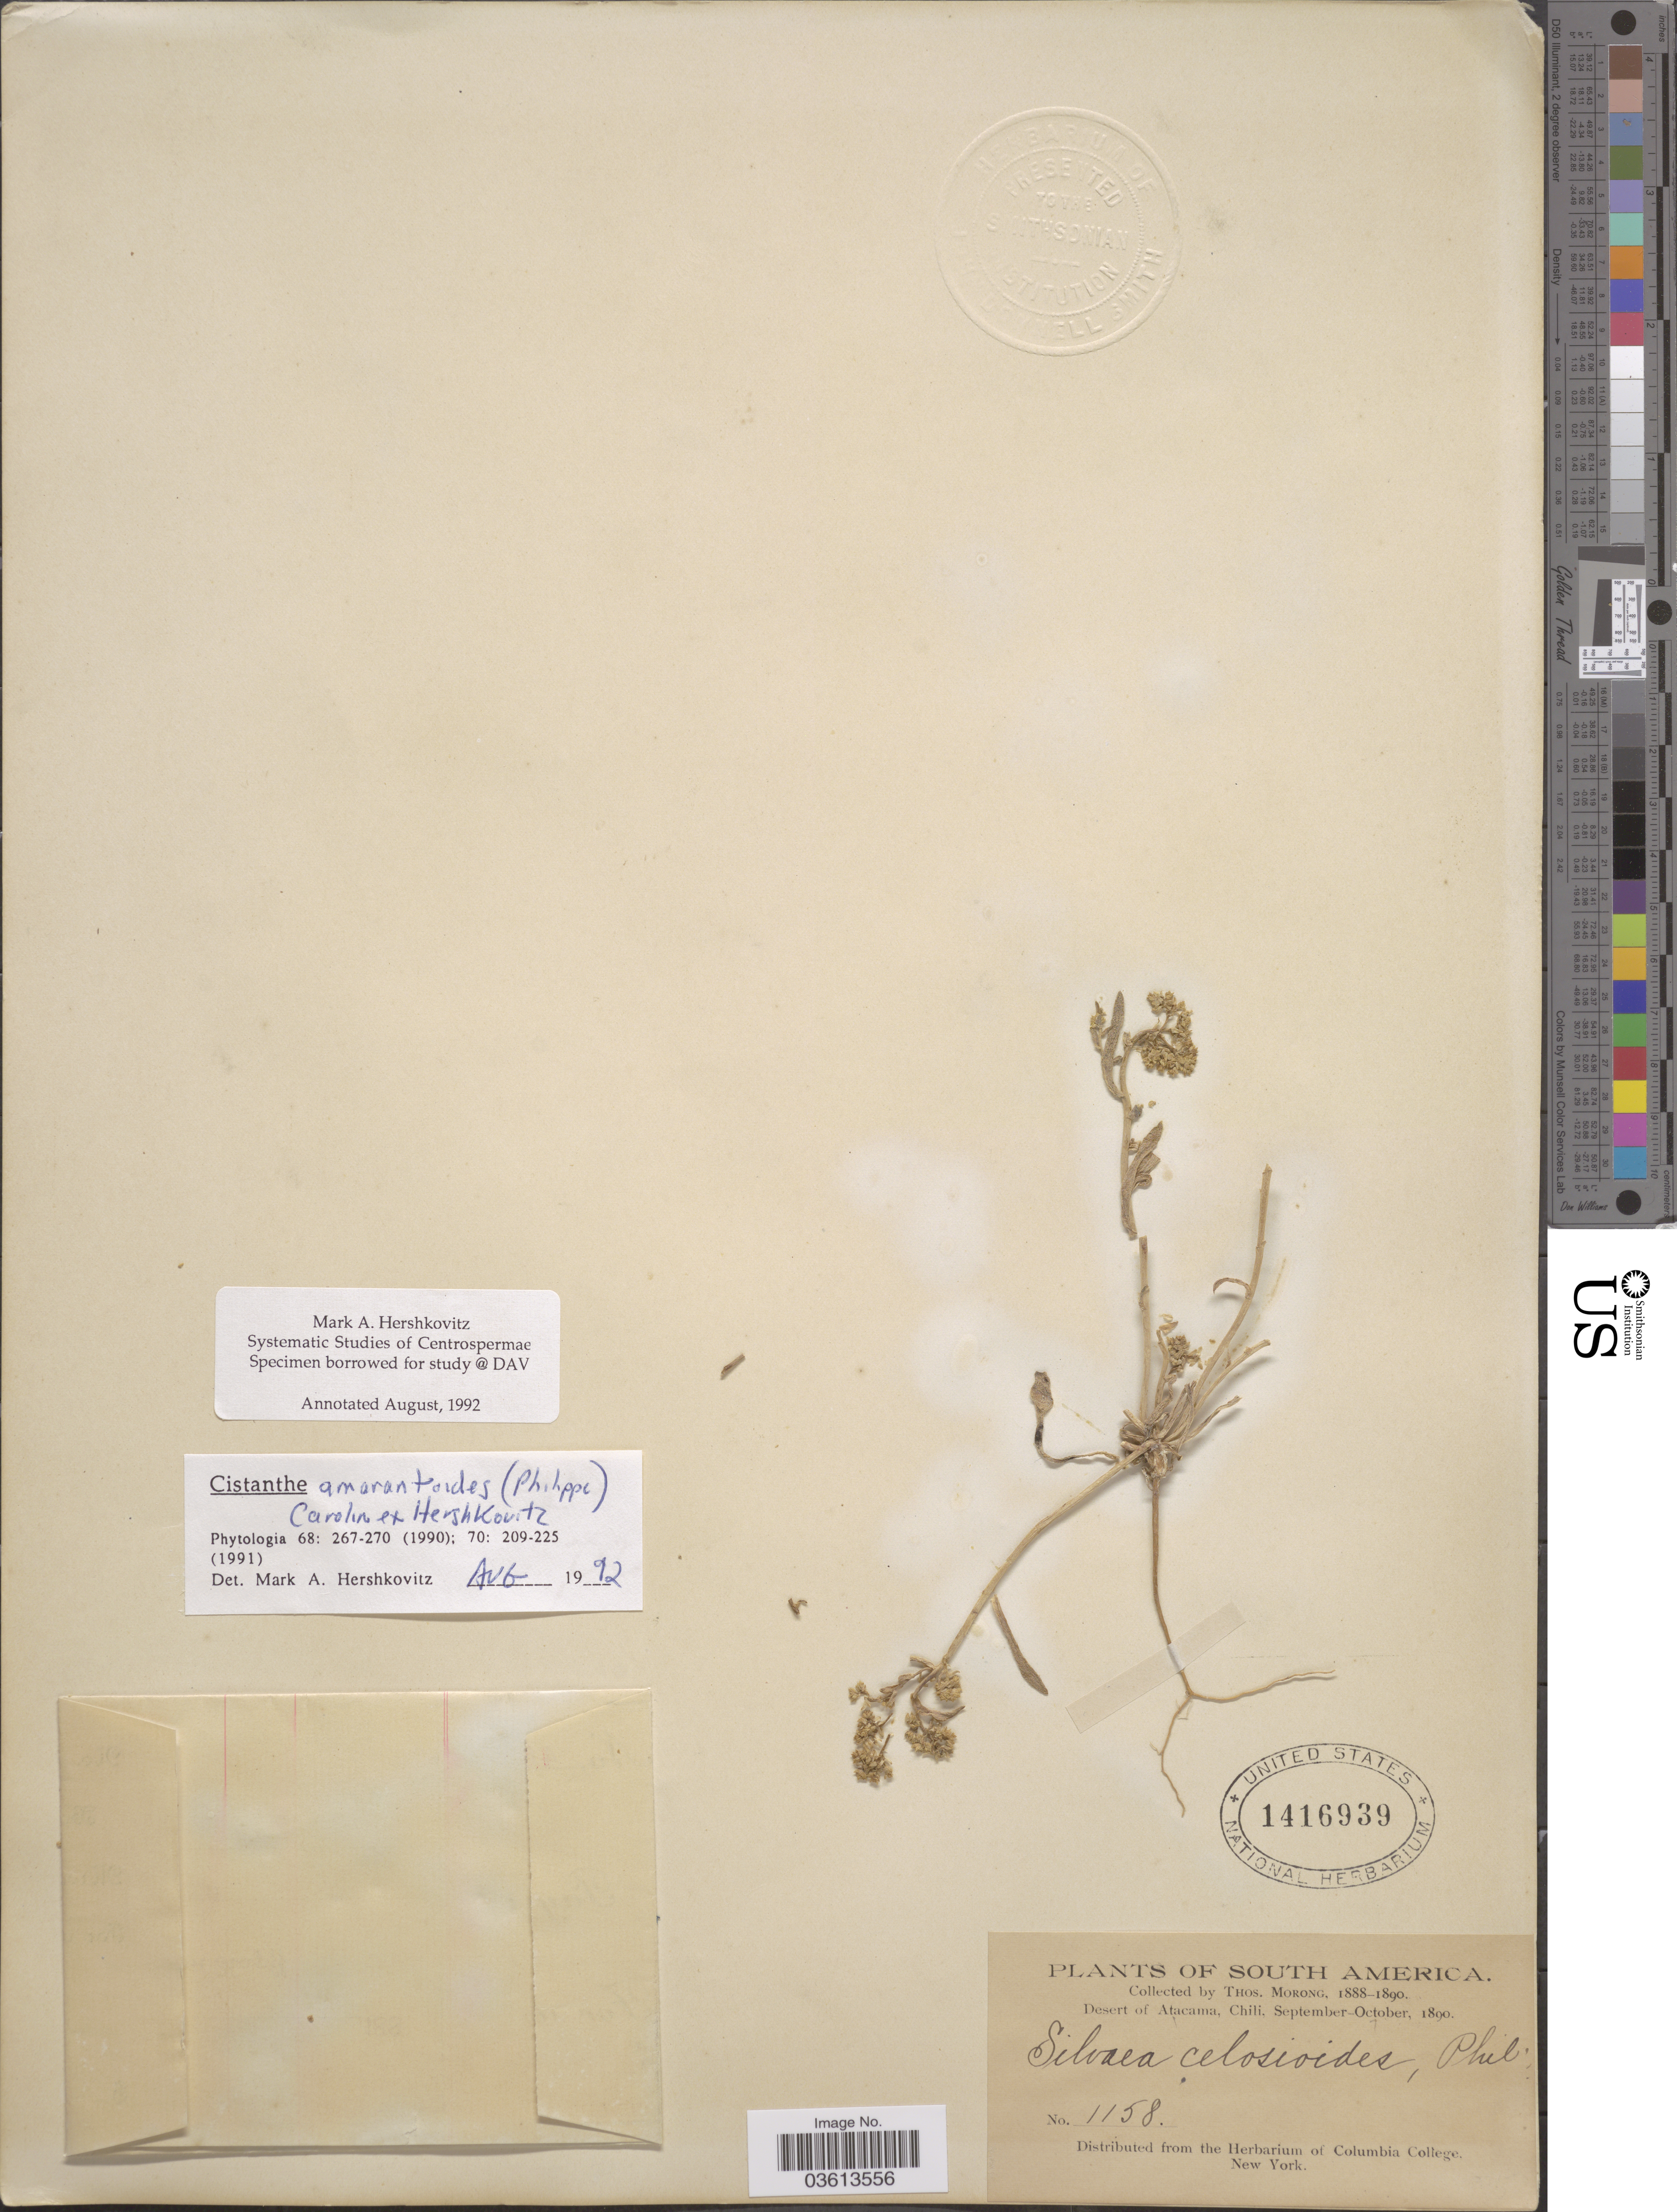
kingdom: Plantae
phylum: Tracheophyta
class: Magnoliopsida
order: Caryophyllales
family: Montiaceae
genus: Philippiamra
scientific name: Philippiamra amarantoides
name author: (Phil.) Kuntze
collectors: ex herb. T. Morong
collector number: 1158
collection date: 1890-09/1890-10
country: Chile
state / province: Atacama (III)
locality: Desert of Atacama.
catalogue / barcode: US 1416939